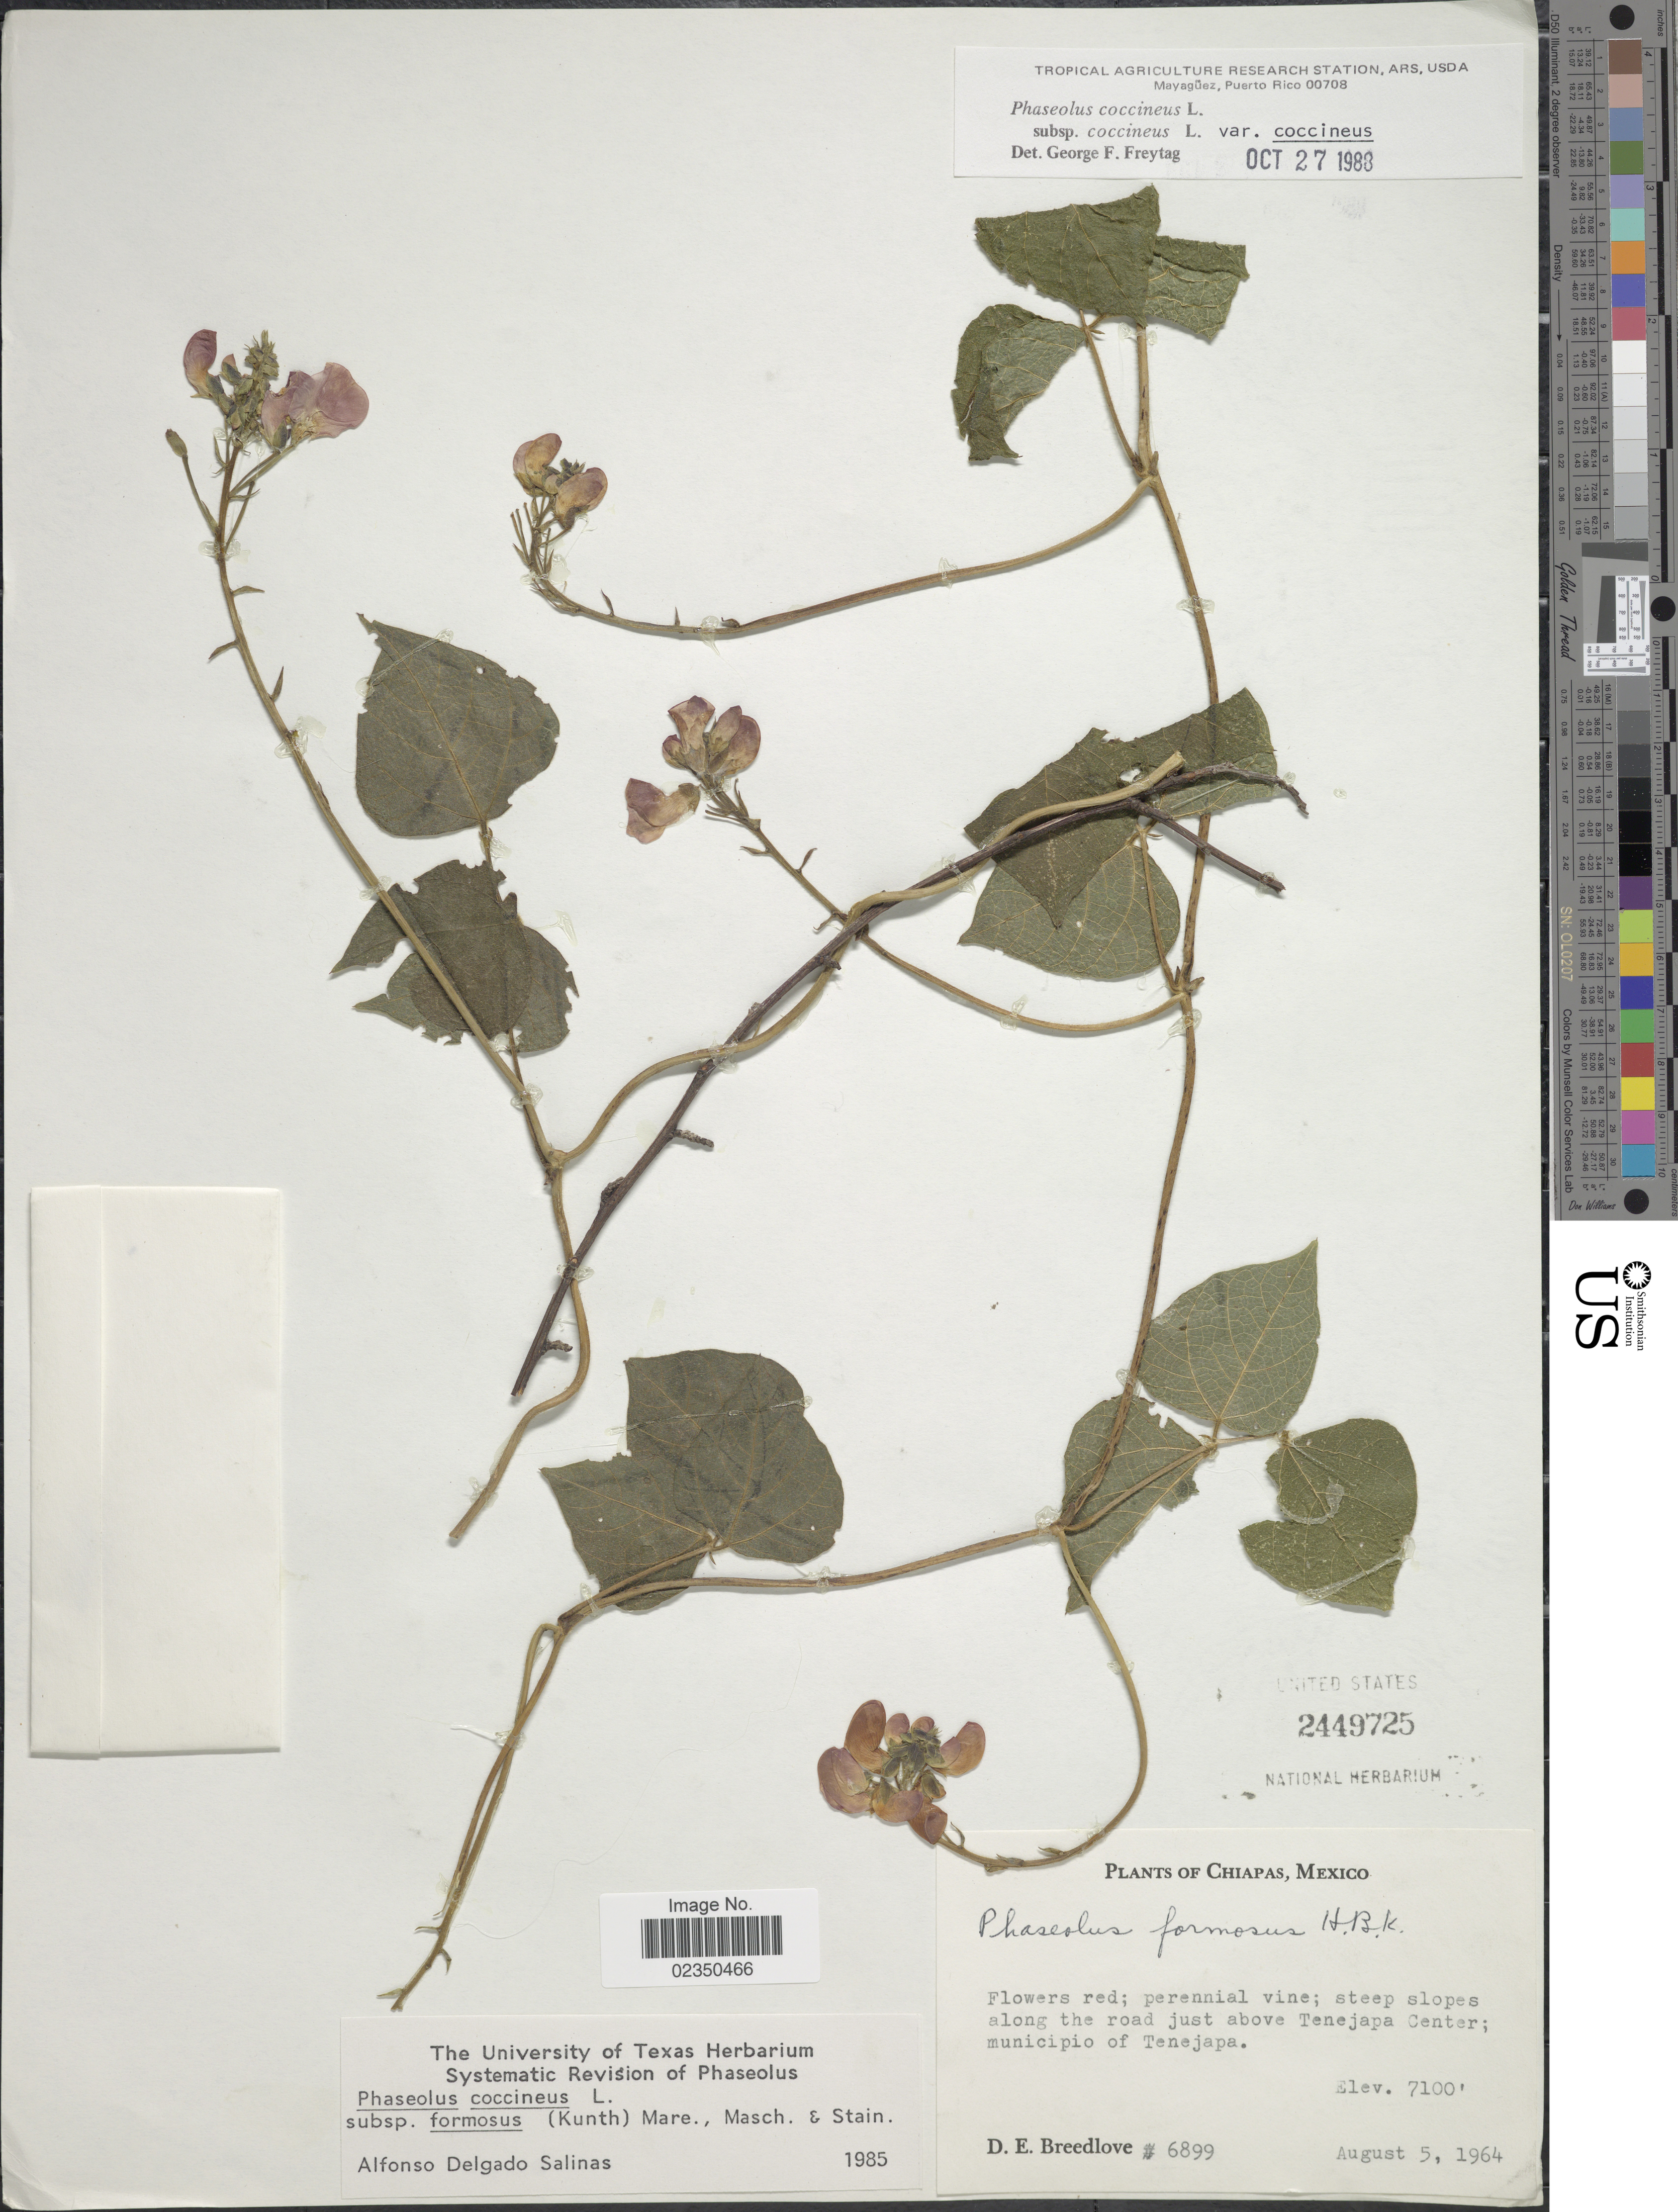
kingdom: Plantae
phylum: Tracheophyta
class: Magnoliopsida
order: Fabales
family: Fabaceae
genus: Phaseolus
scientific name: Phaseolus coccineus var. coccineus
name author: L.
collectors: D. E. Breedlove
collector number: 6899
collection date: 1964-08-05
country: Mexico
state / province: Chiapas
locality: Steep slopes along the road just above Tenejapa Center; municipio of Tenejapa.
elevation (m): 2164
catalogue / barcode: US 2449725